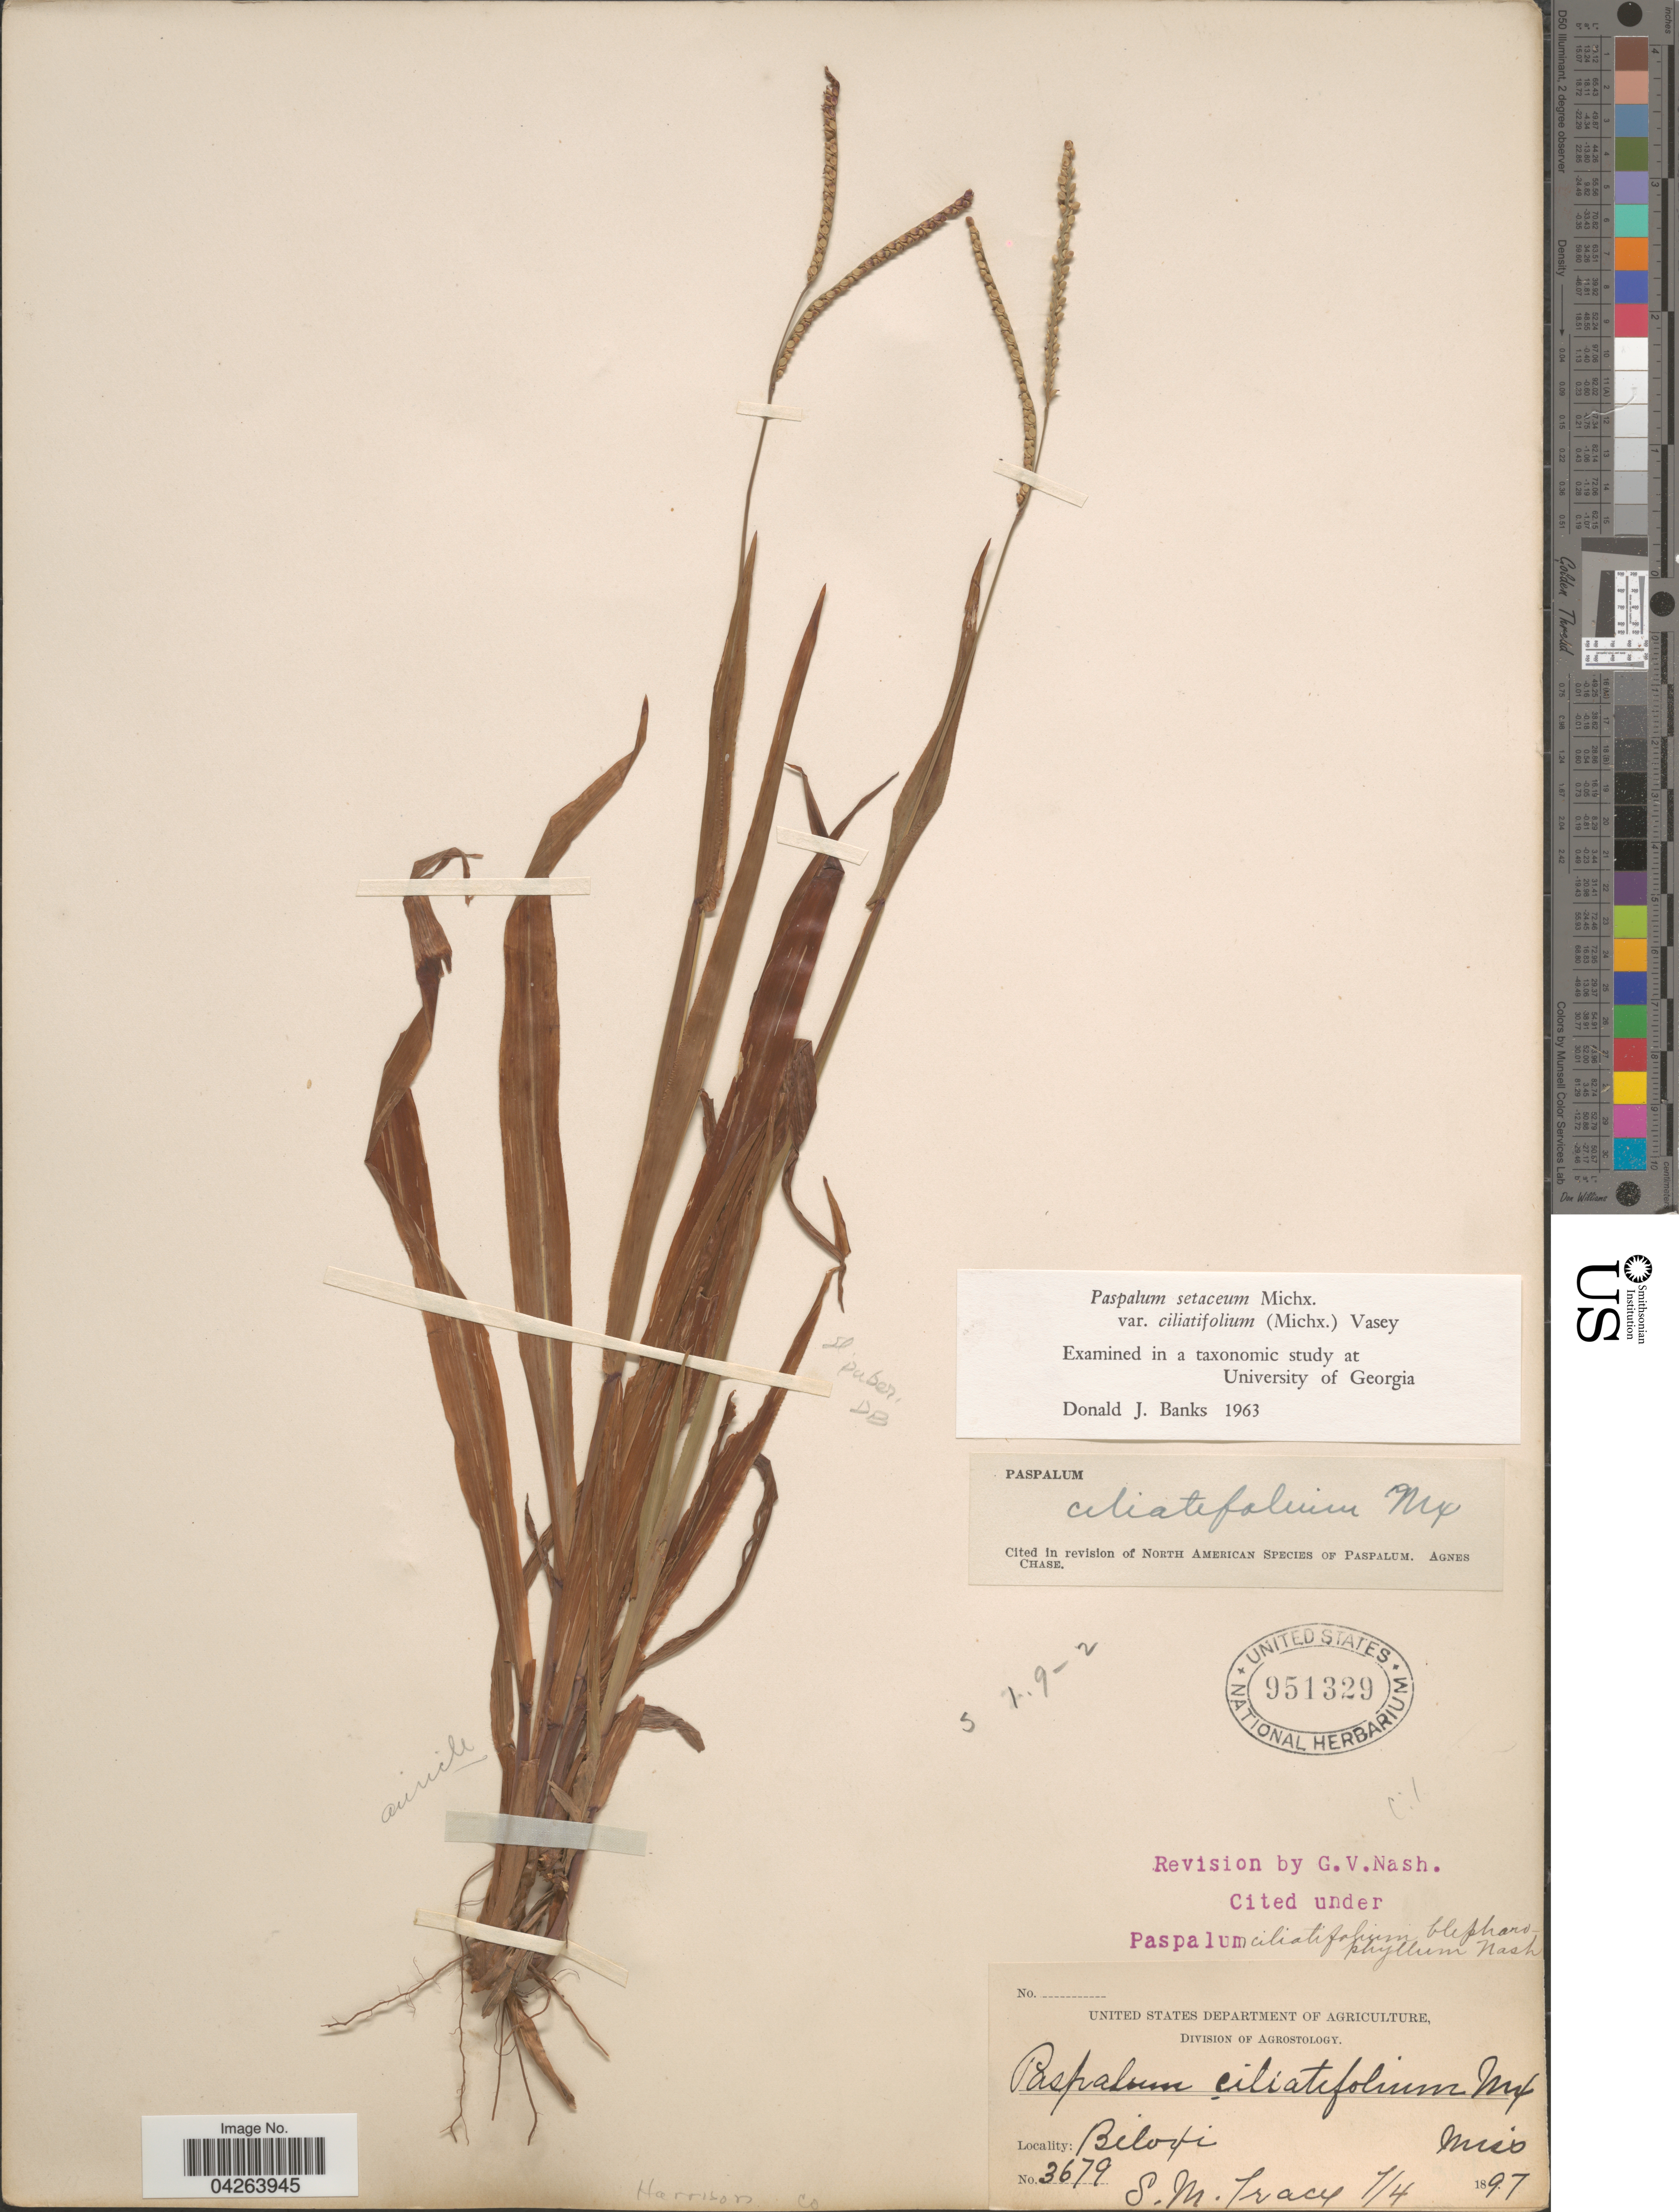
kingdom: Plantae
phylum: Tracheophyta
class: Liliopsida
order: Poales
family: Poaceae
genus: Paspalum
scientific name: Paspalum setaceum var. ciliatifolium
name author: (Michx.) Vasey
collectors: S. M. Tracy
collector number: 3679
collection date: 1897-07-04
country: United States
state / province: Mississippi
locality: Biloxi. Harrison Co.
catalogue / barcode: US 951329